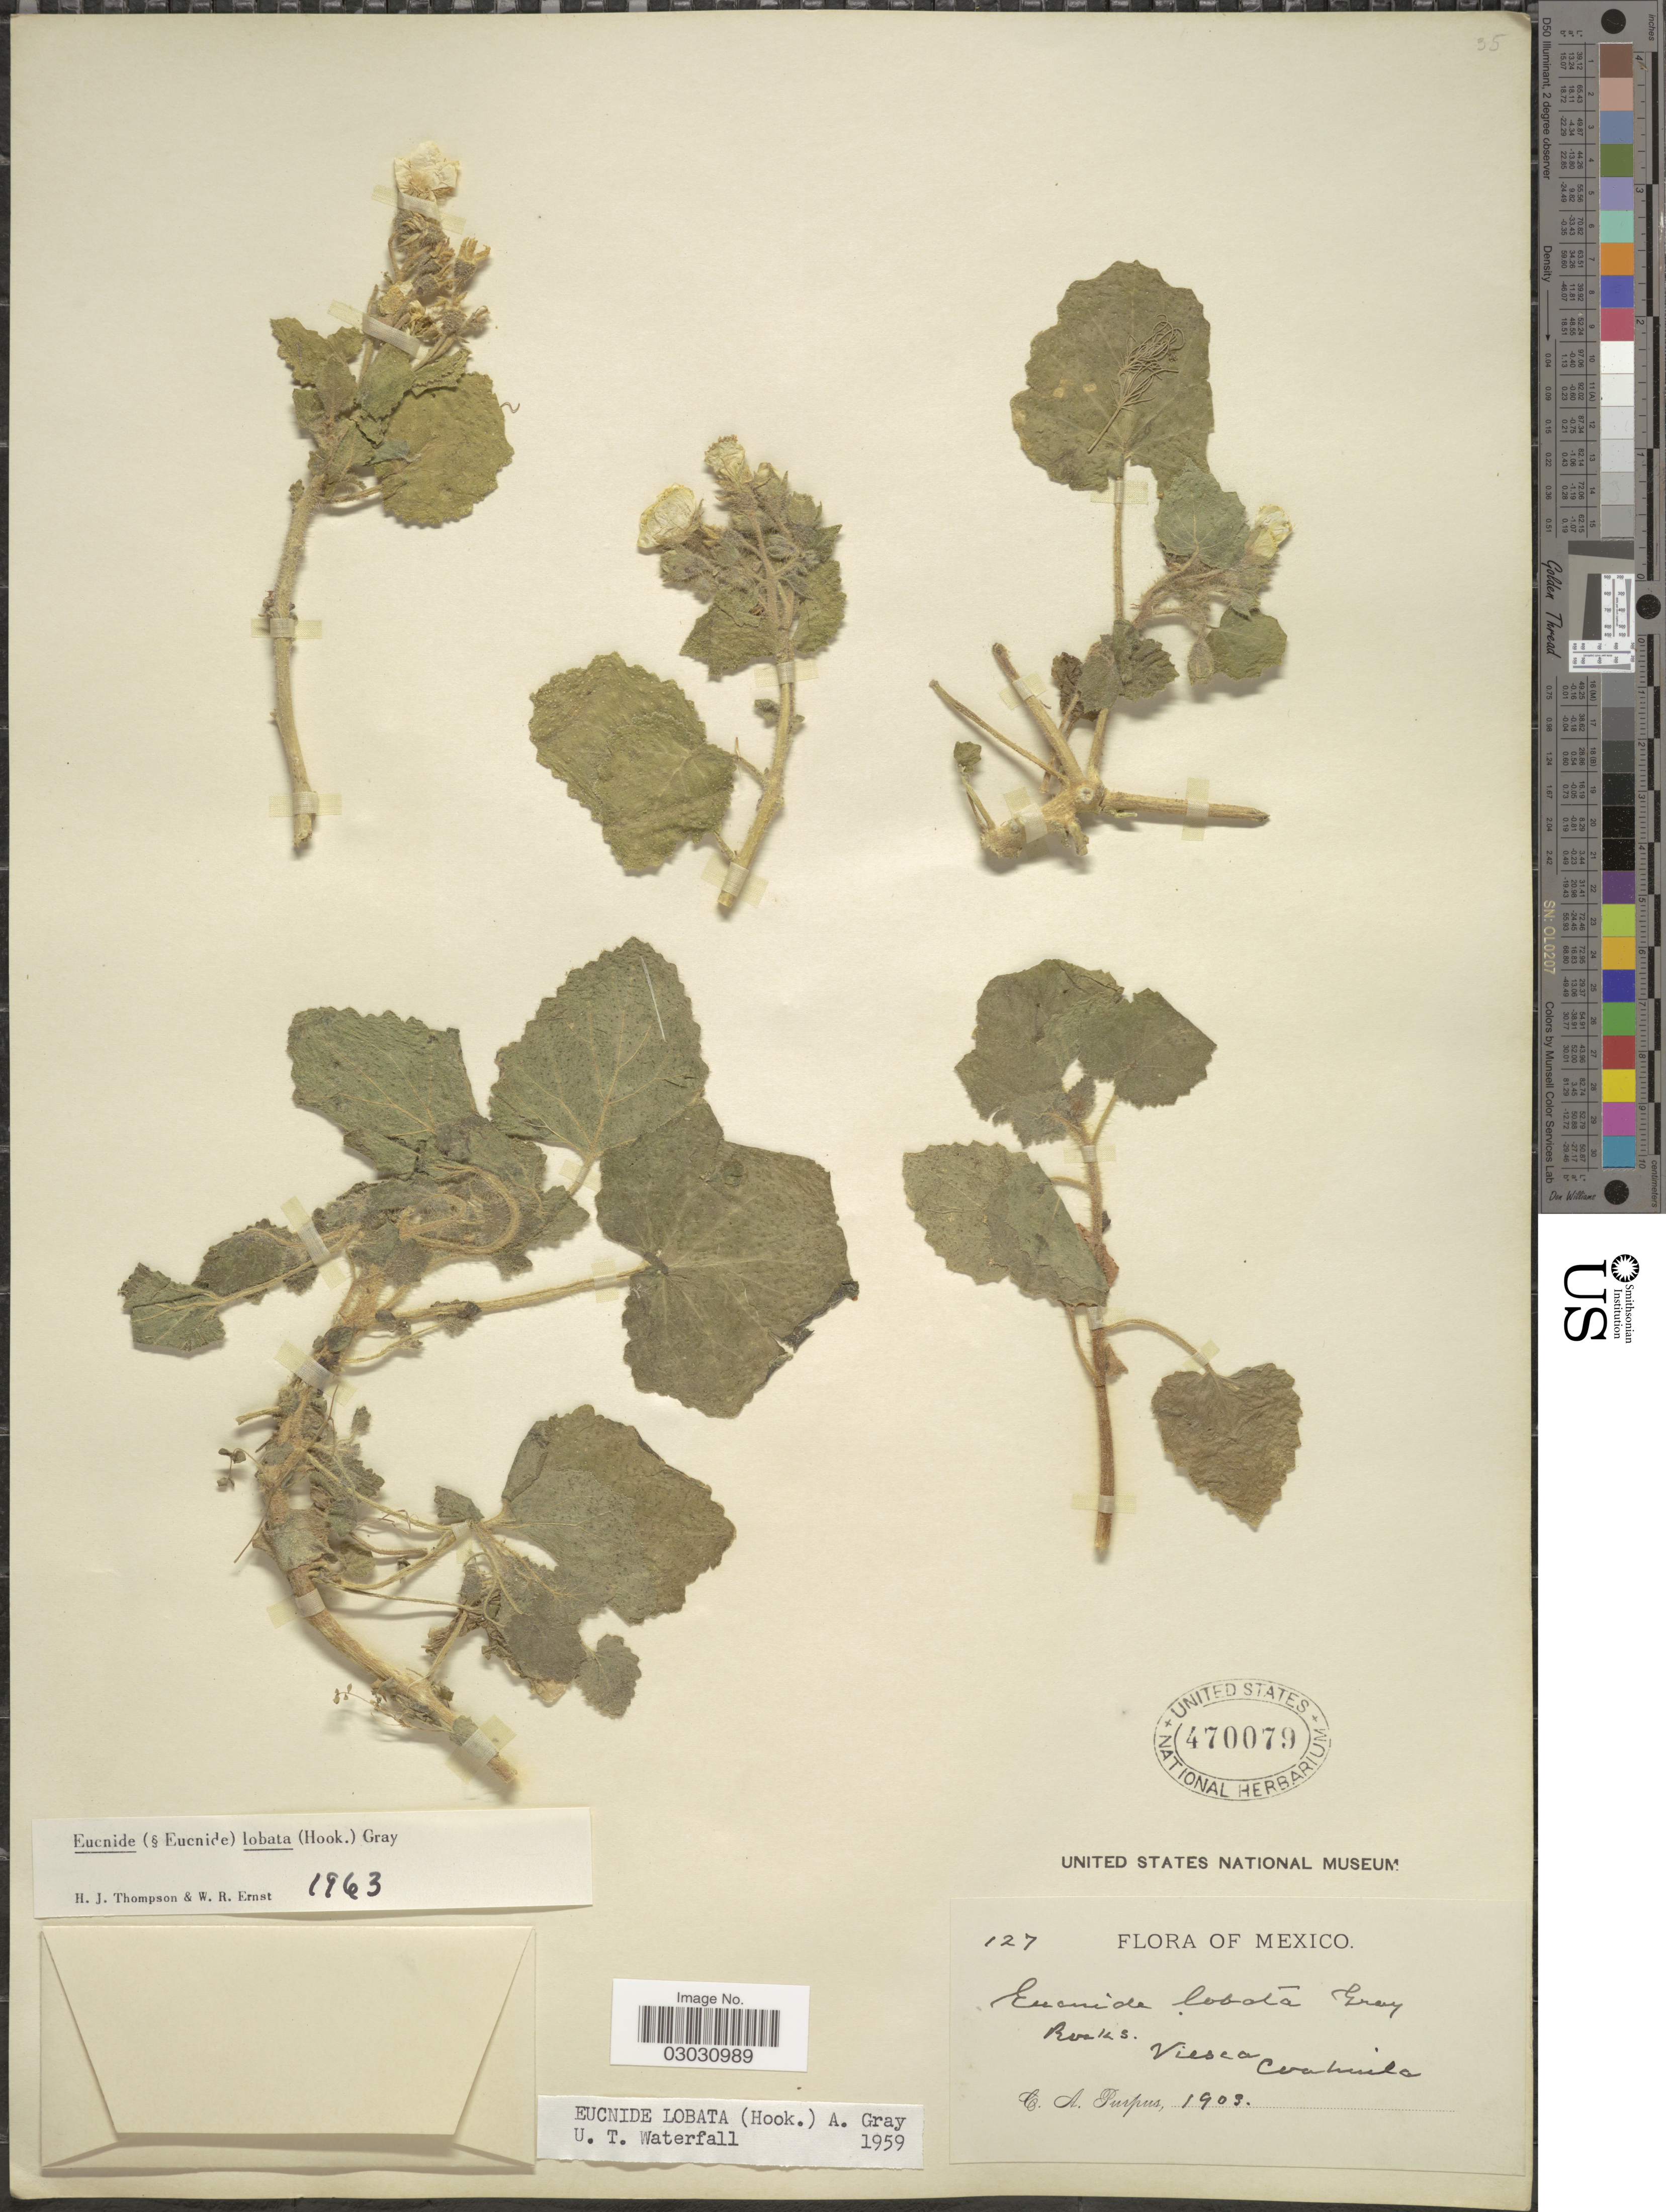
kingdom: Plantae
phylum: Tracheophyta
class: Magnoliopsida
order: Cornales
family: Loasaceae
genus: Eucnide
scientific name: Eucnide lobata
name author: (Hook.) A. Gray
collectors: C. A. Purpus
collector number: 127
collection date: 1903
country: Mexico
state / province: Coahuila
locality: Viesca.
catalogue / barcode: US 470079